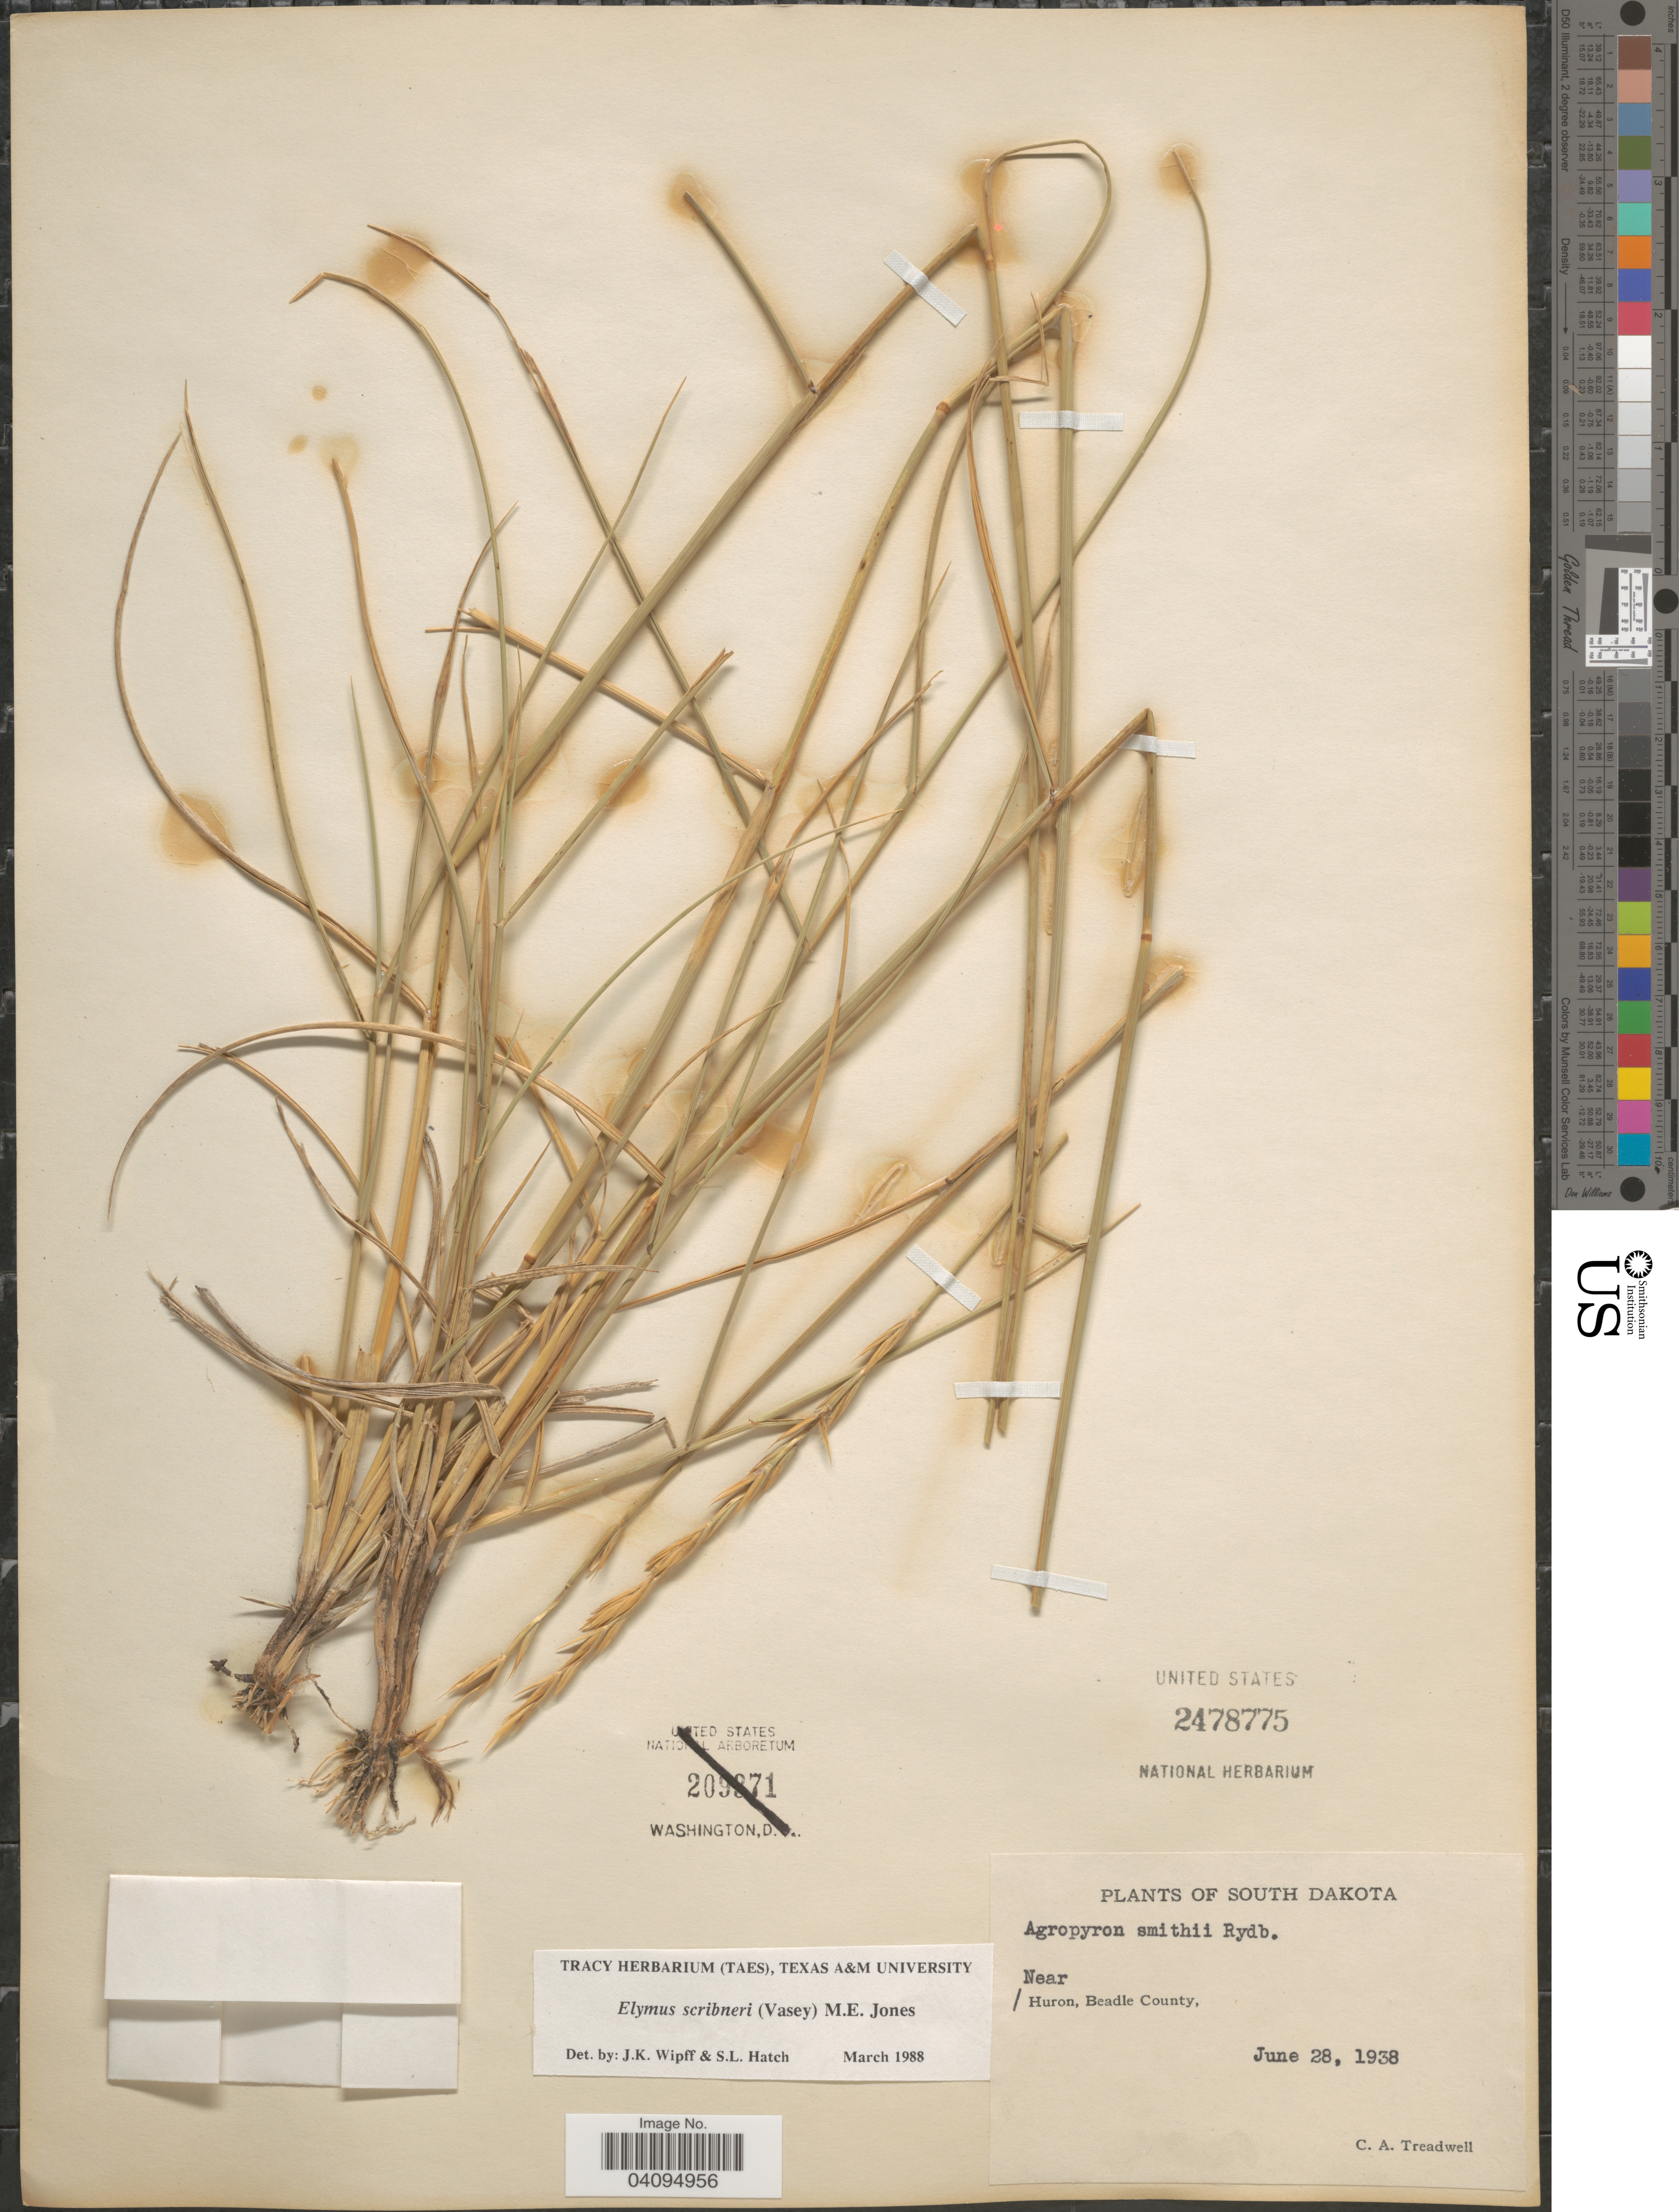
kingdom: Plantae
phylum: Tracheophyta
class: Liliopsida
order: Poales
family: Poaceae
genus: Elymus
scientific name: Elymus scribneri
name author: (Vasey) M.E. Jones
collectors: C. Treadwell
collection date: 1938-06-28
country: United States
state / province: South Dakota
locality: Near Huron, Beadle County.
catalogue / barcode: US 2478775